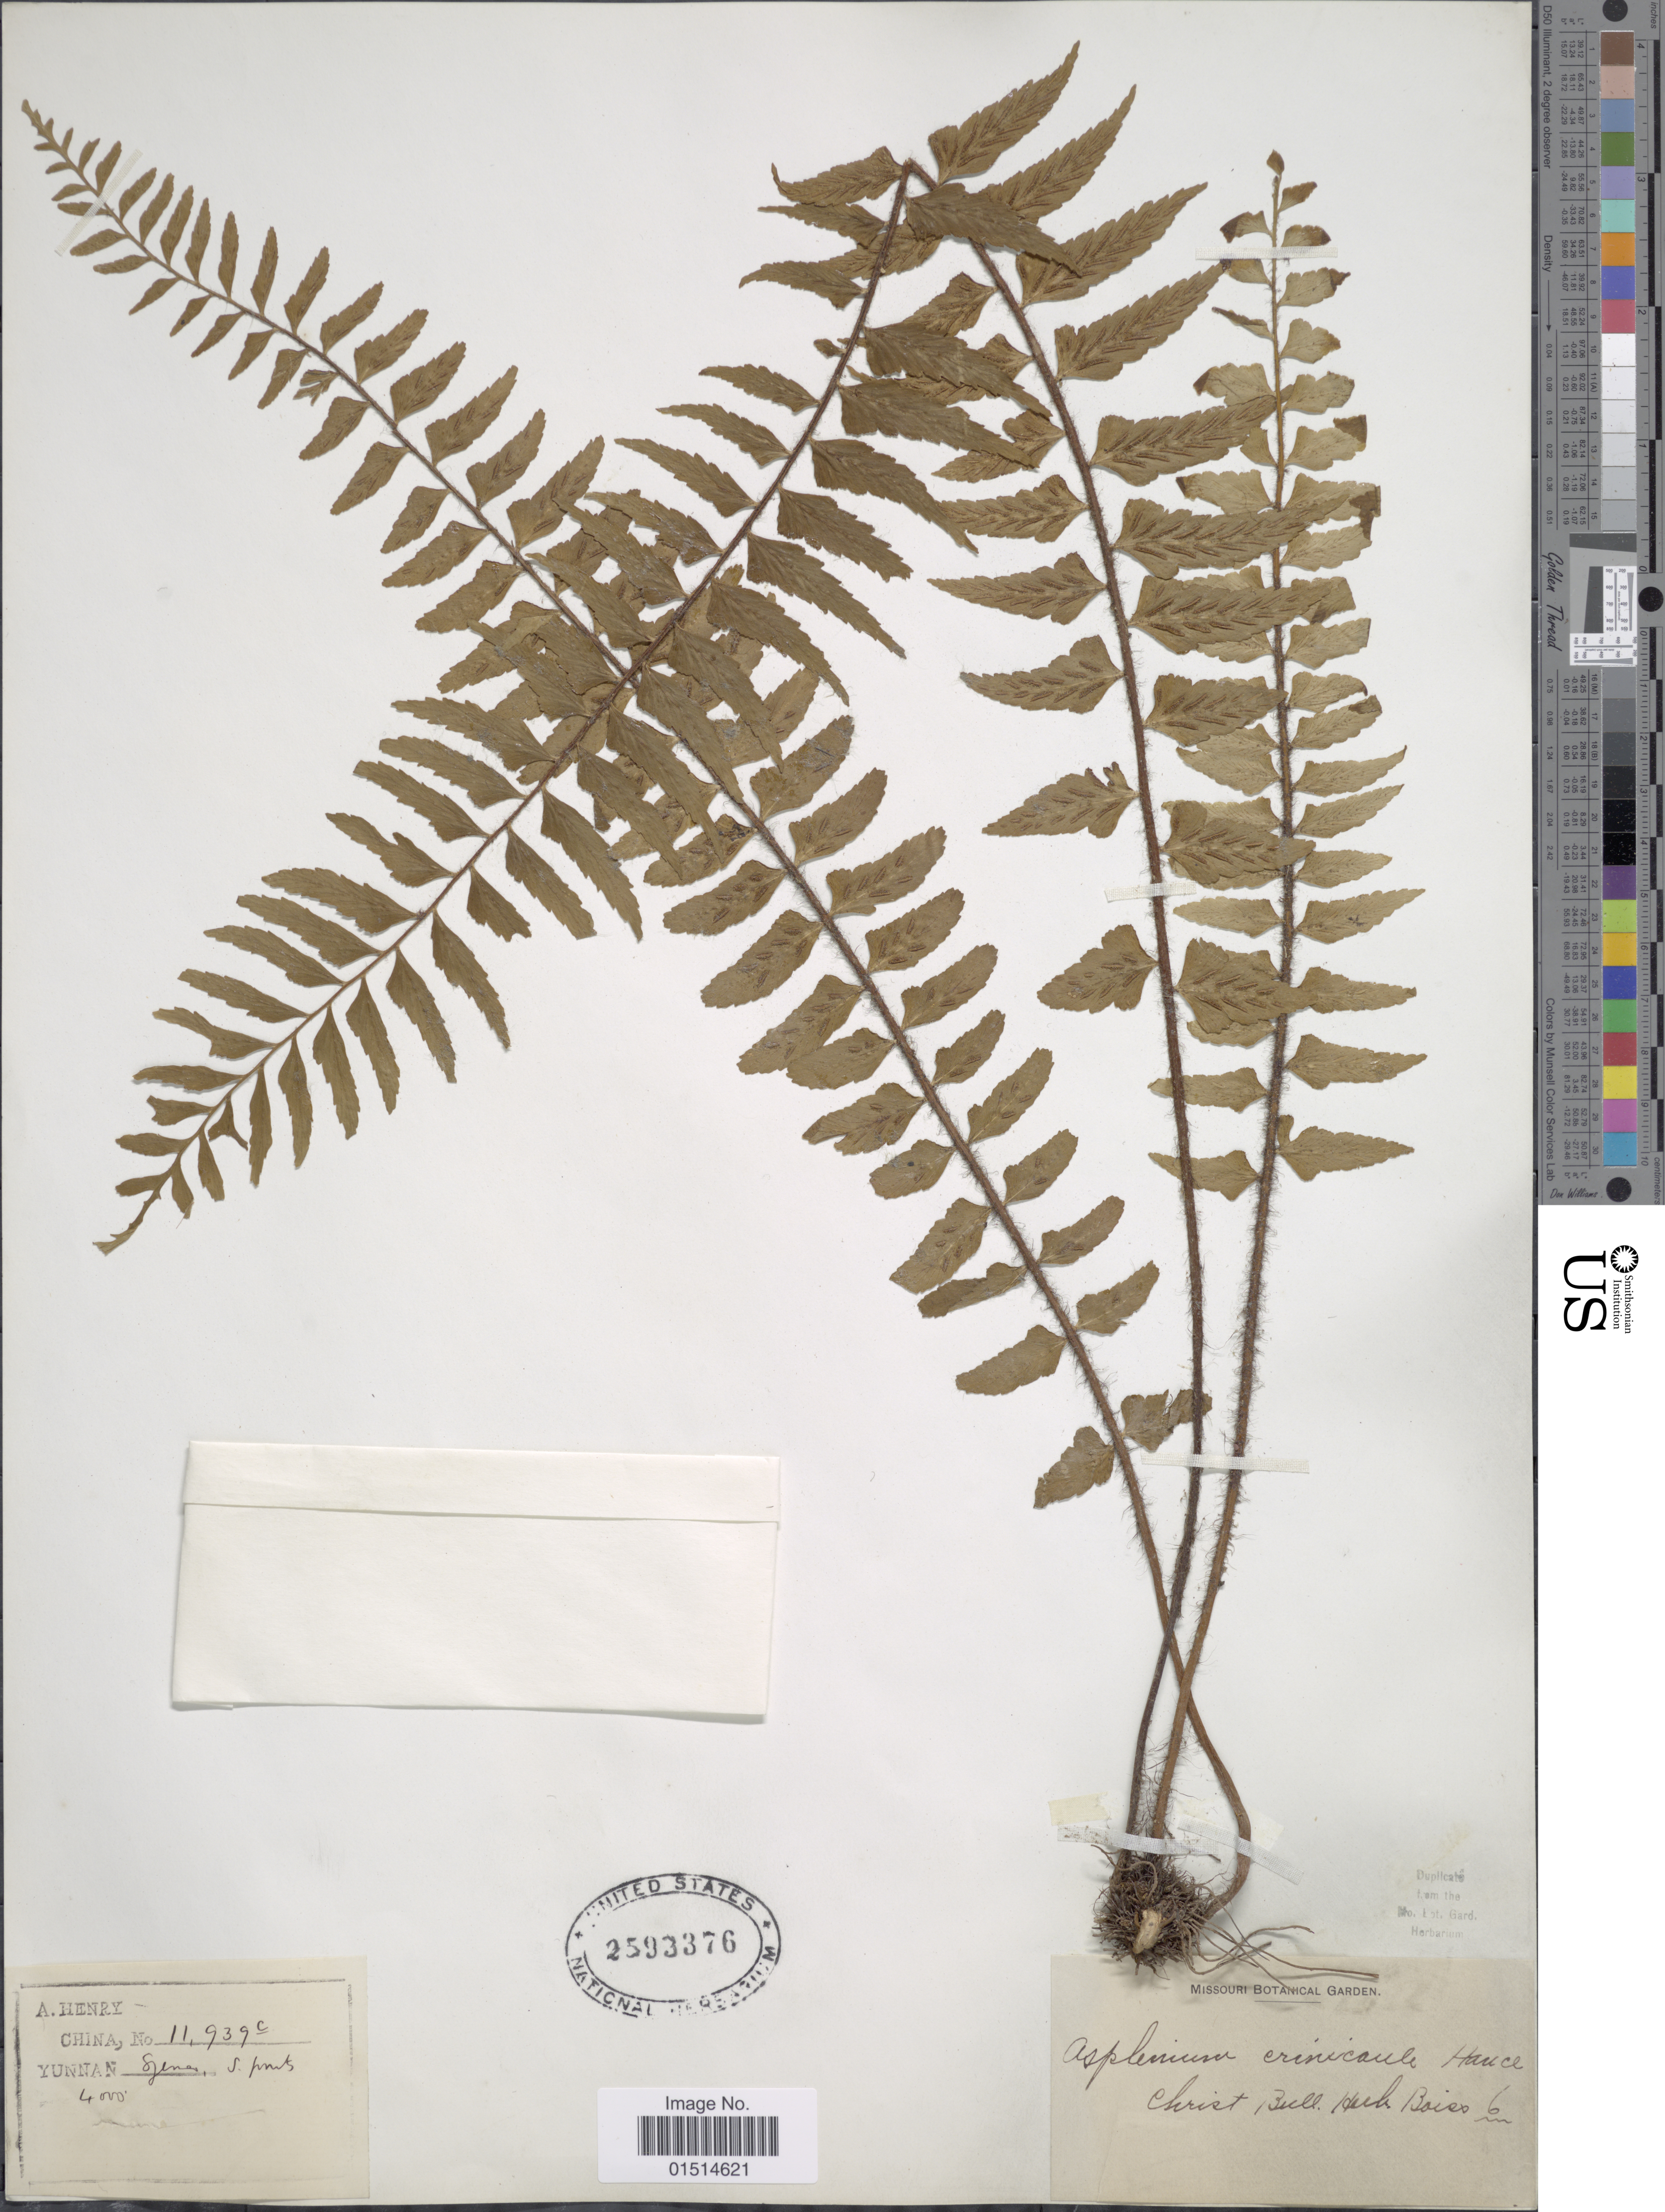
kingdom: Plantae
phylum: Tracheophyta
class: Polypodiopsida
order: Polypodiales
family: Aspleniaceae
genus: Asplenium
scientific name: Asplenium crinicaule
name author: Hance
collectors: A. Henry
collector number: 11939 C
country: China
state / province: Yunnan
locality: Yunnan, Sjenas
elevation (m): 1219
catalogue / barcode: US 2593376